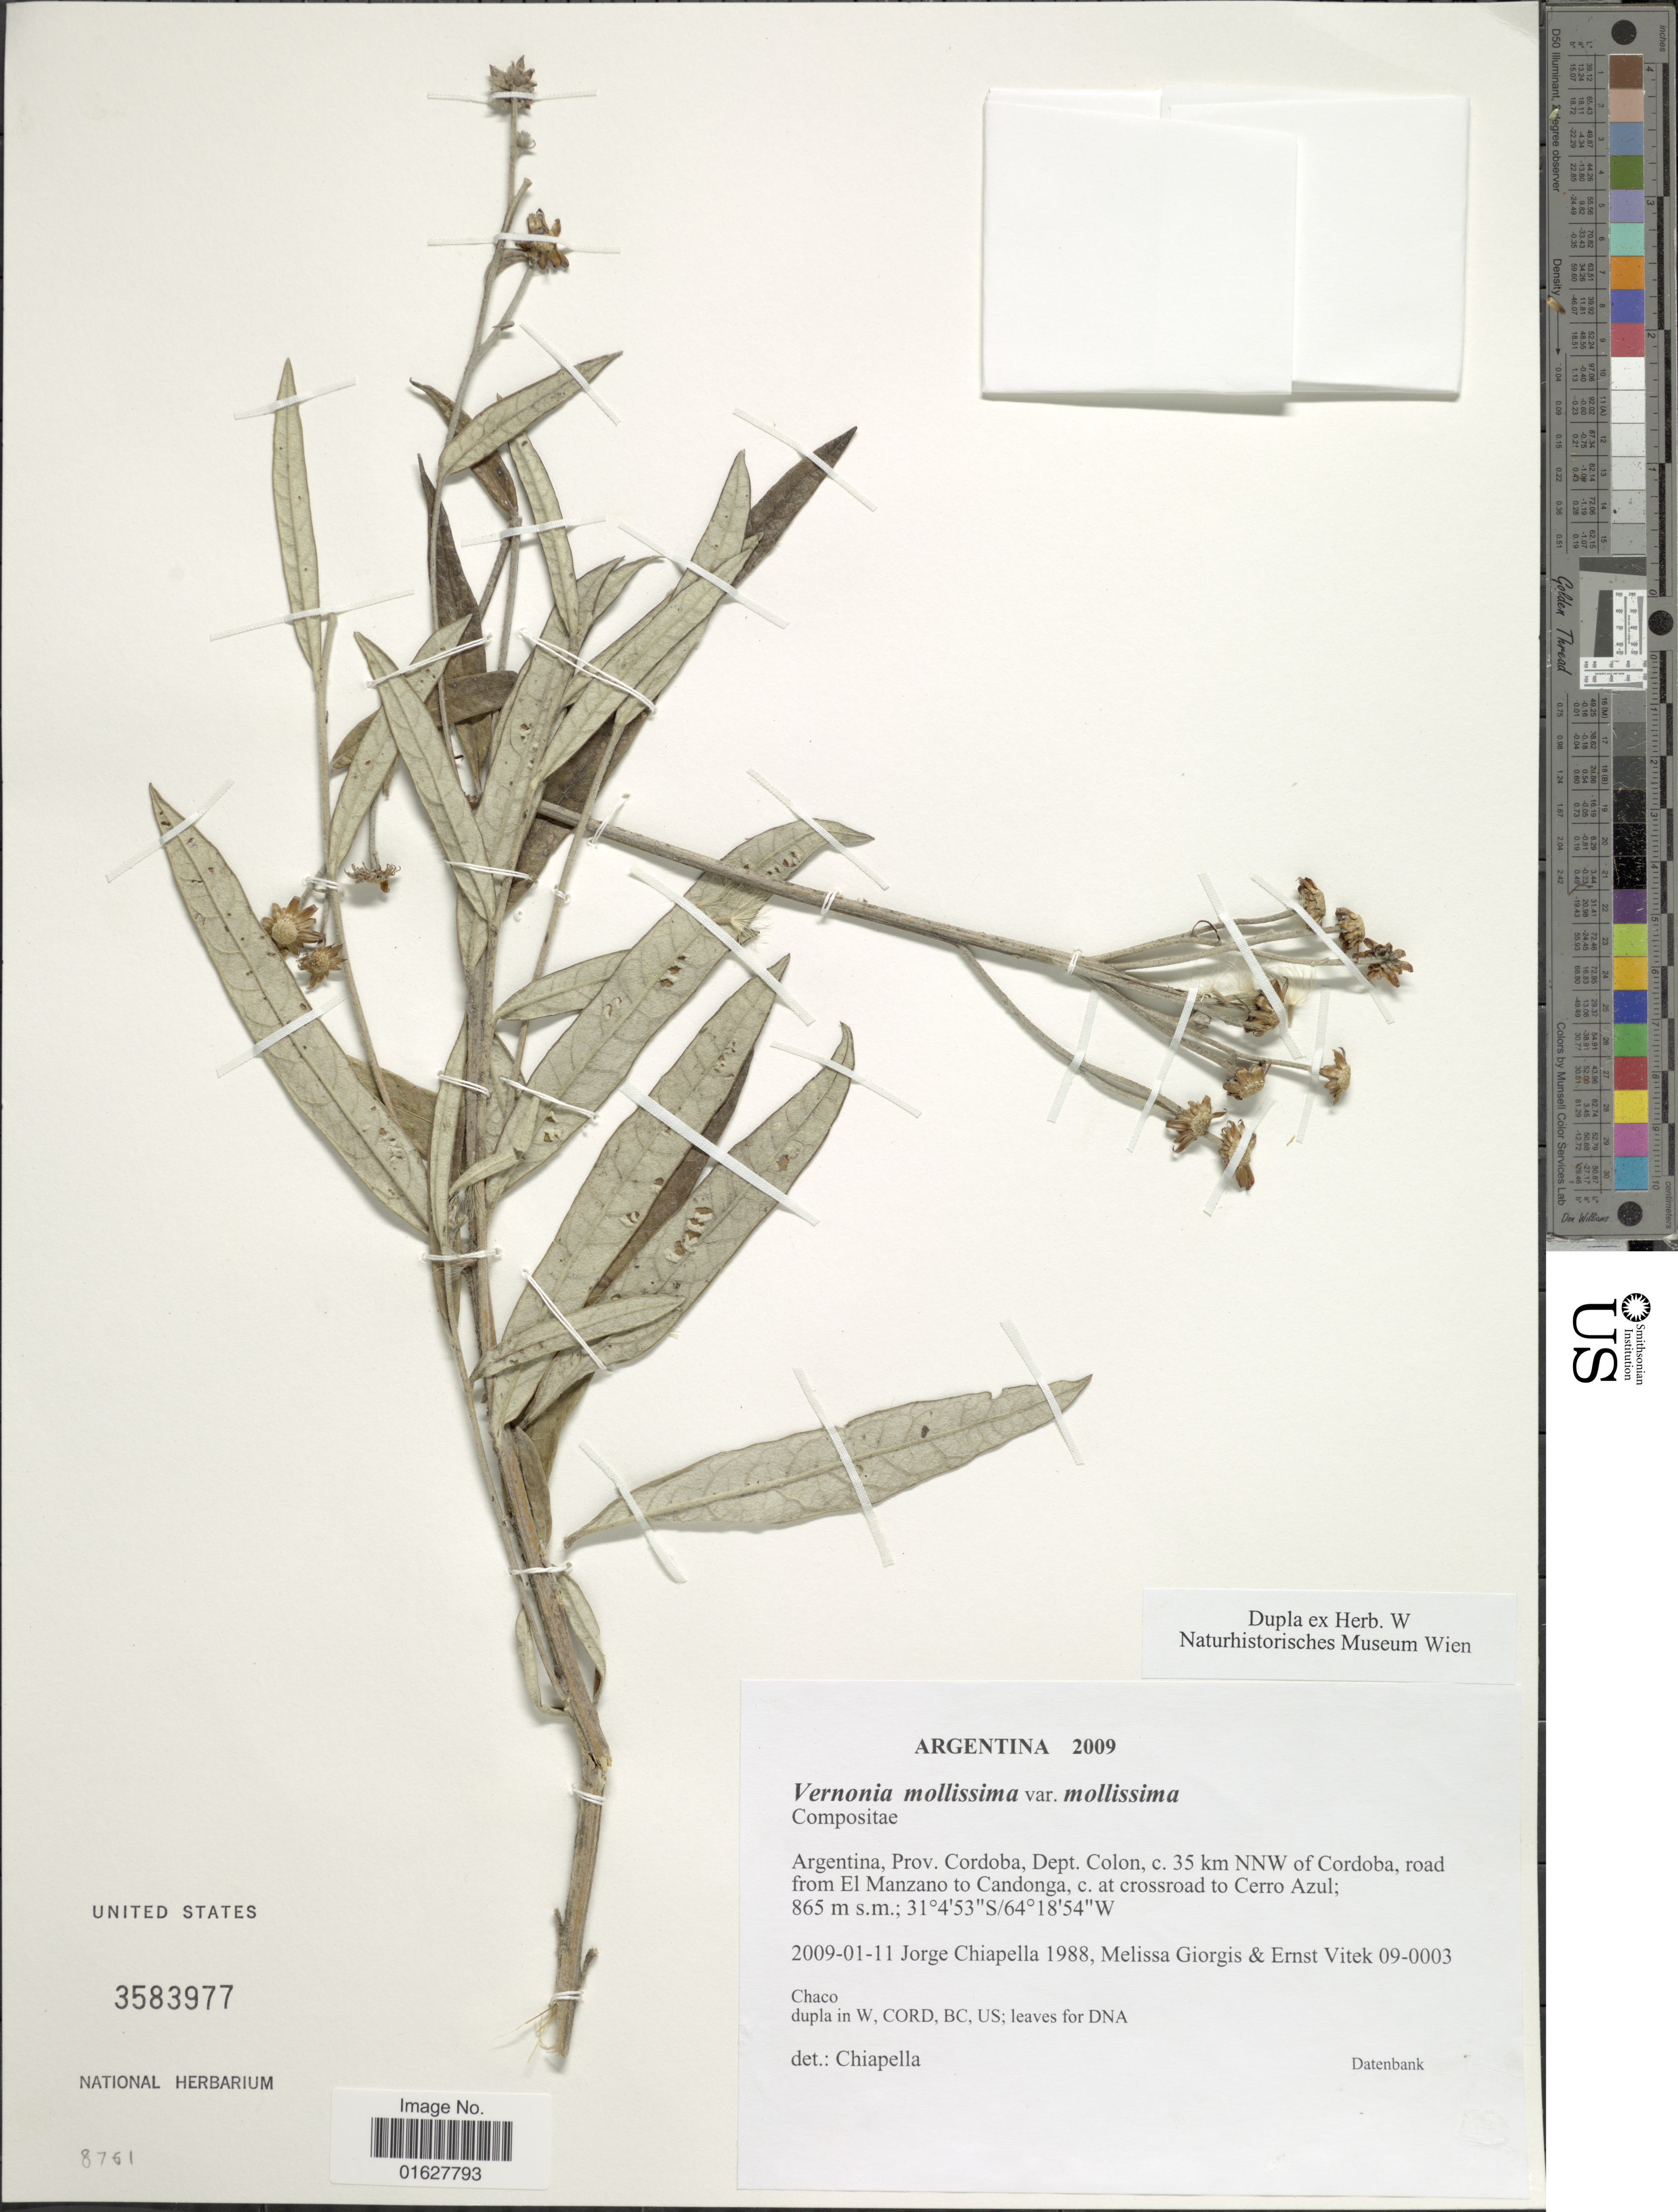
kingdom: Plantae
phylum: Tracheophyta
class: Magnoliopsida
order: Asterales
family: Asteraceae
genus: Vernonia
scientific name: Vernonia mollissima var. mollissima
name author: D. Don ex Hook. & Arn.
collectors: J. Chiapella, M. Giorgis & E. Vitek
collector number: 1988/09-0003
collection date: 2009-01-11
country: Argentina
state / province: Cordoba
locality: Argentina, Prov. Cordoba, Dept. Colon, c. 35 km NNW of Cordoba, road from El Manzano to Candonga, c. at crossroad to Cerro Azul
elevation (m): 865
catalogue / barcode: US 2583977